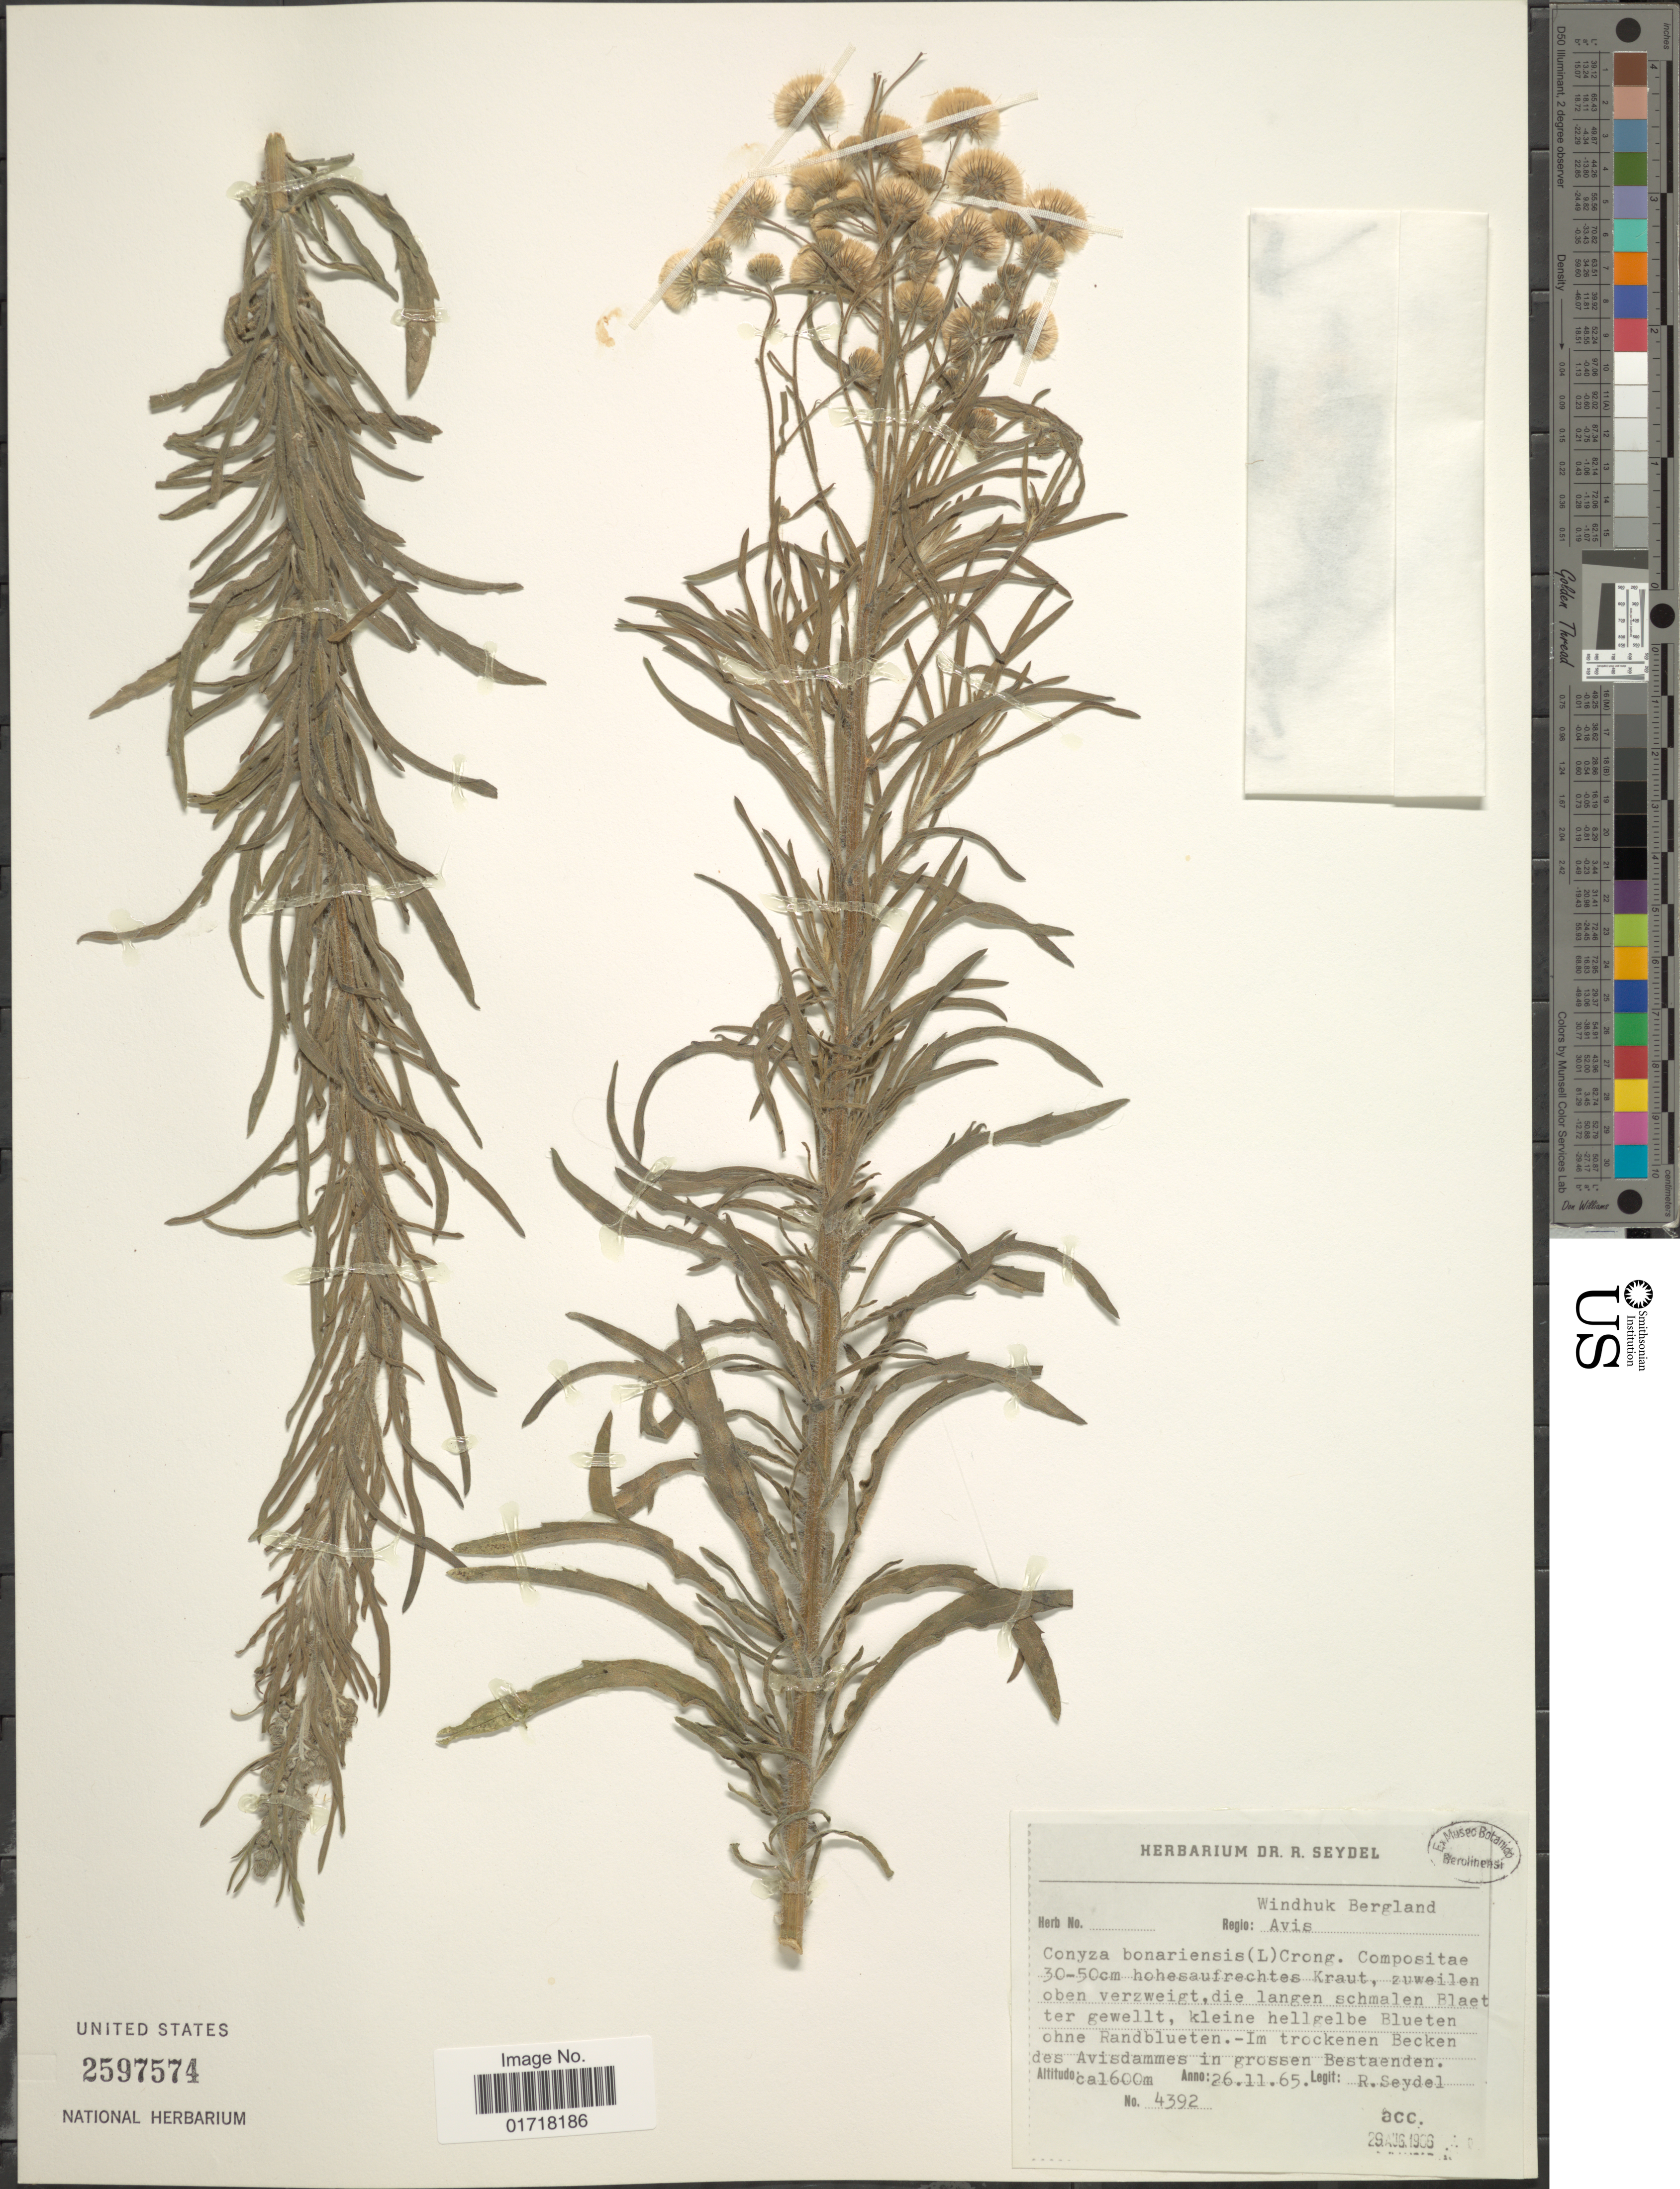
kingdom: Plantae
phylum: Tracheophyta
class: Magnoliopsida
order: Asterales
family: Asteraceae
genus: Conyza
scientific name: Conyza bonariensis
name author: (L.) Cronq.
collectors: R. Seydel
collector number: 4392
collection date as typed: Transcribed d/m/y: 26/11/65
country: South Africa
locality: Windhuk Bergland, kleine hellgelbe Blueten ohne Randblueten. - Im trockenen Becken des Avisdammes in grossen Bestaenden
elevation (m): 1600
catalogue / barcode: US 2597574